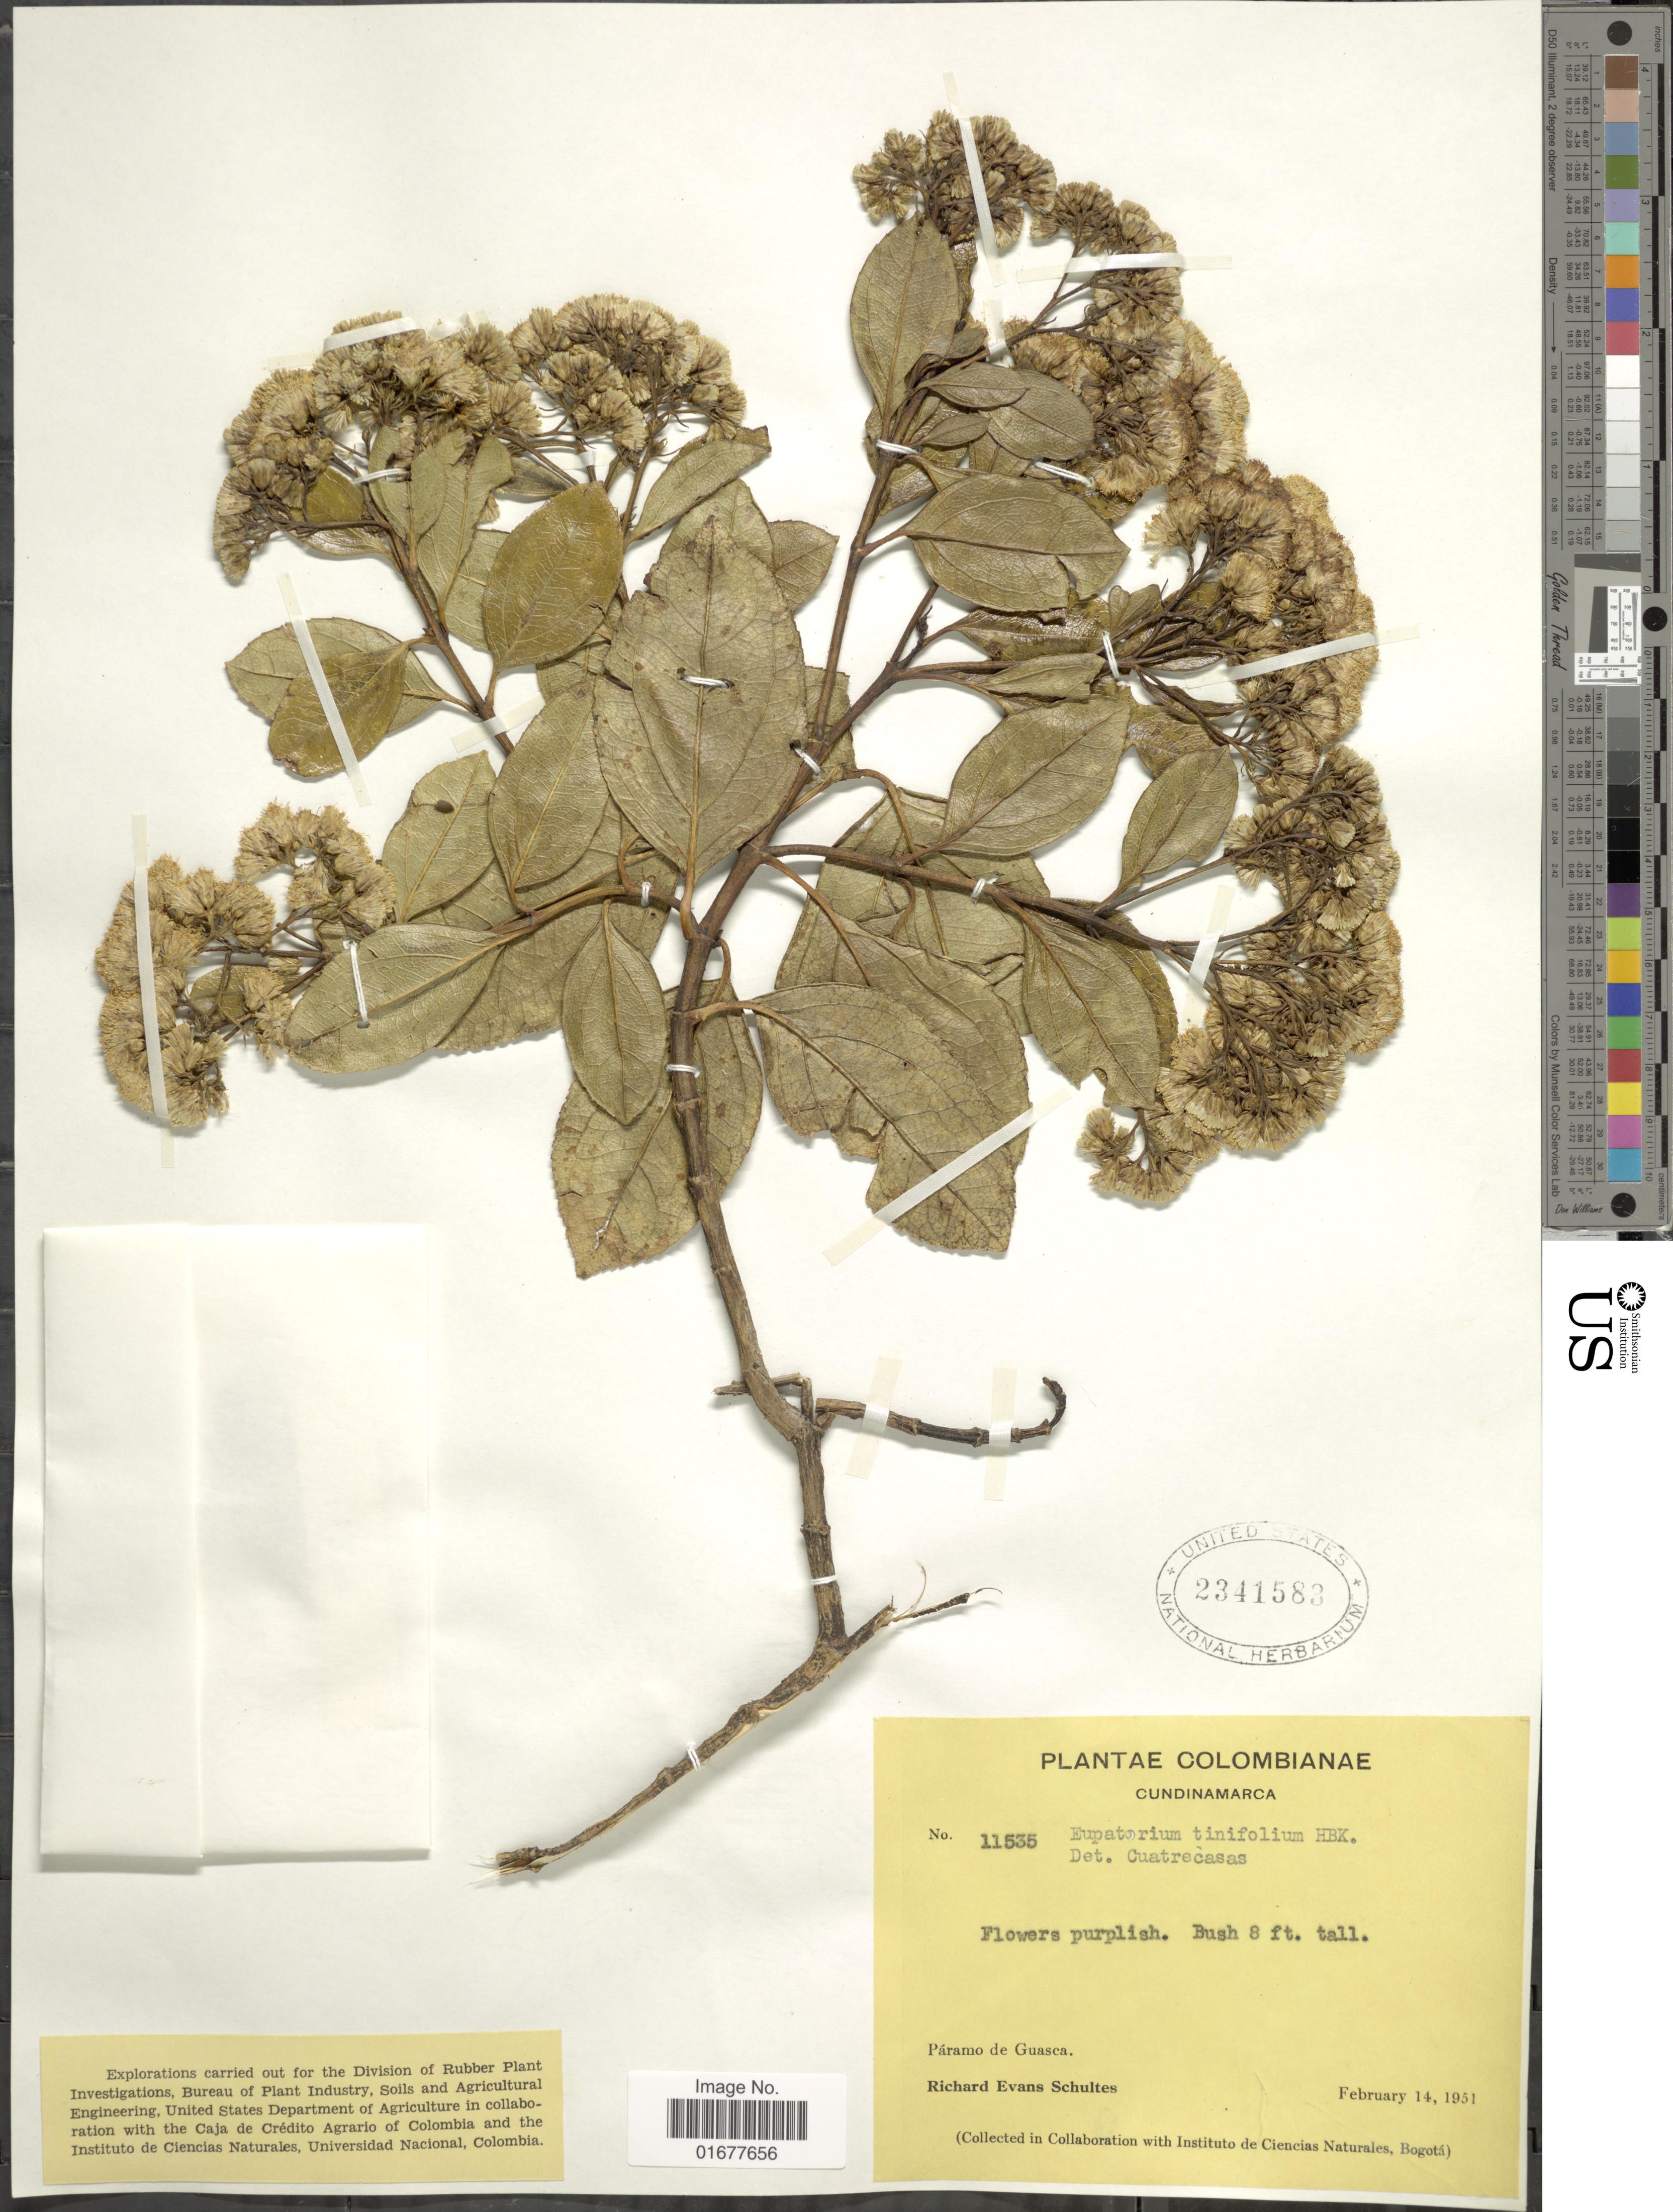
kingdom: Plantae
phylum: Tracheophyta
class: Magnoliopsida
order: Asterales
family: Asteraceae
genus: Ageratina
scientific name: Ageratina tinifolia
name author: (Kunth) R.M. King & H. Rob.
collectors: R. E. Schultes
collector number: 11535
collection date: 1951-02-14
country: Colombia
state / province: Cundinamarca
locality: Paramo de Guasca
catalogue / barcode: US 2341583